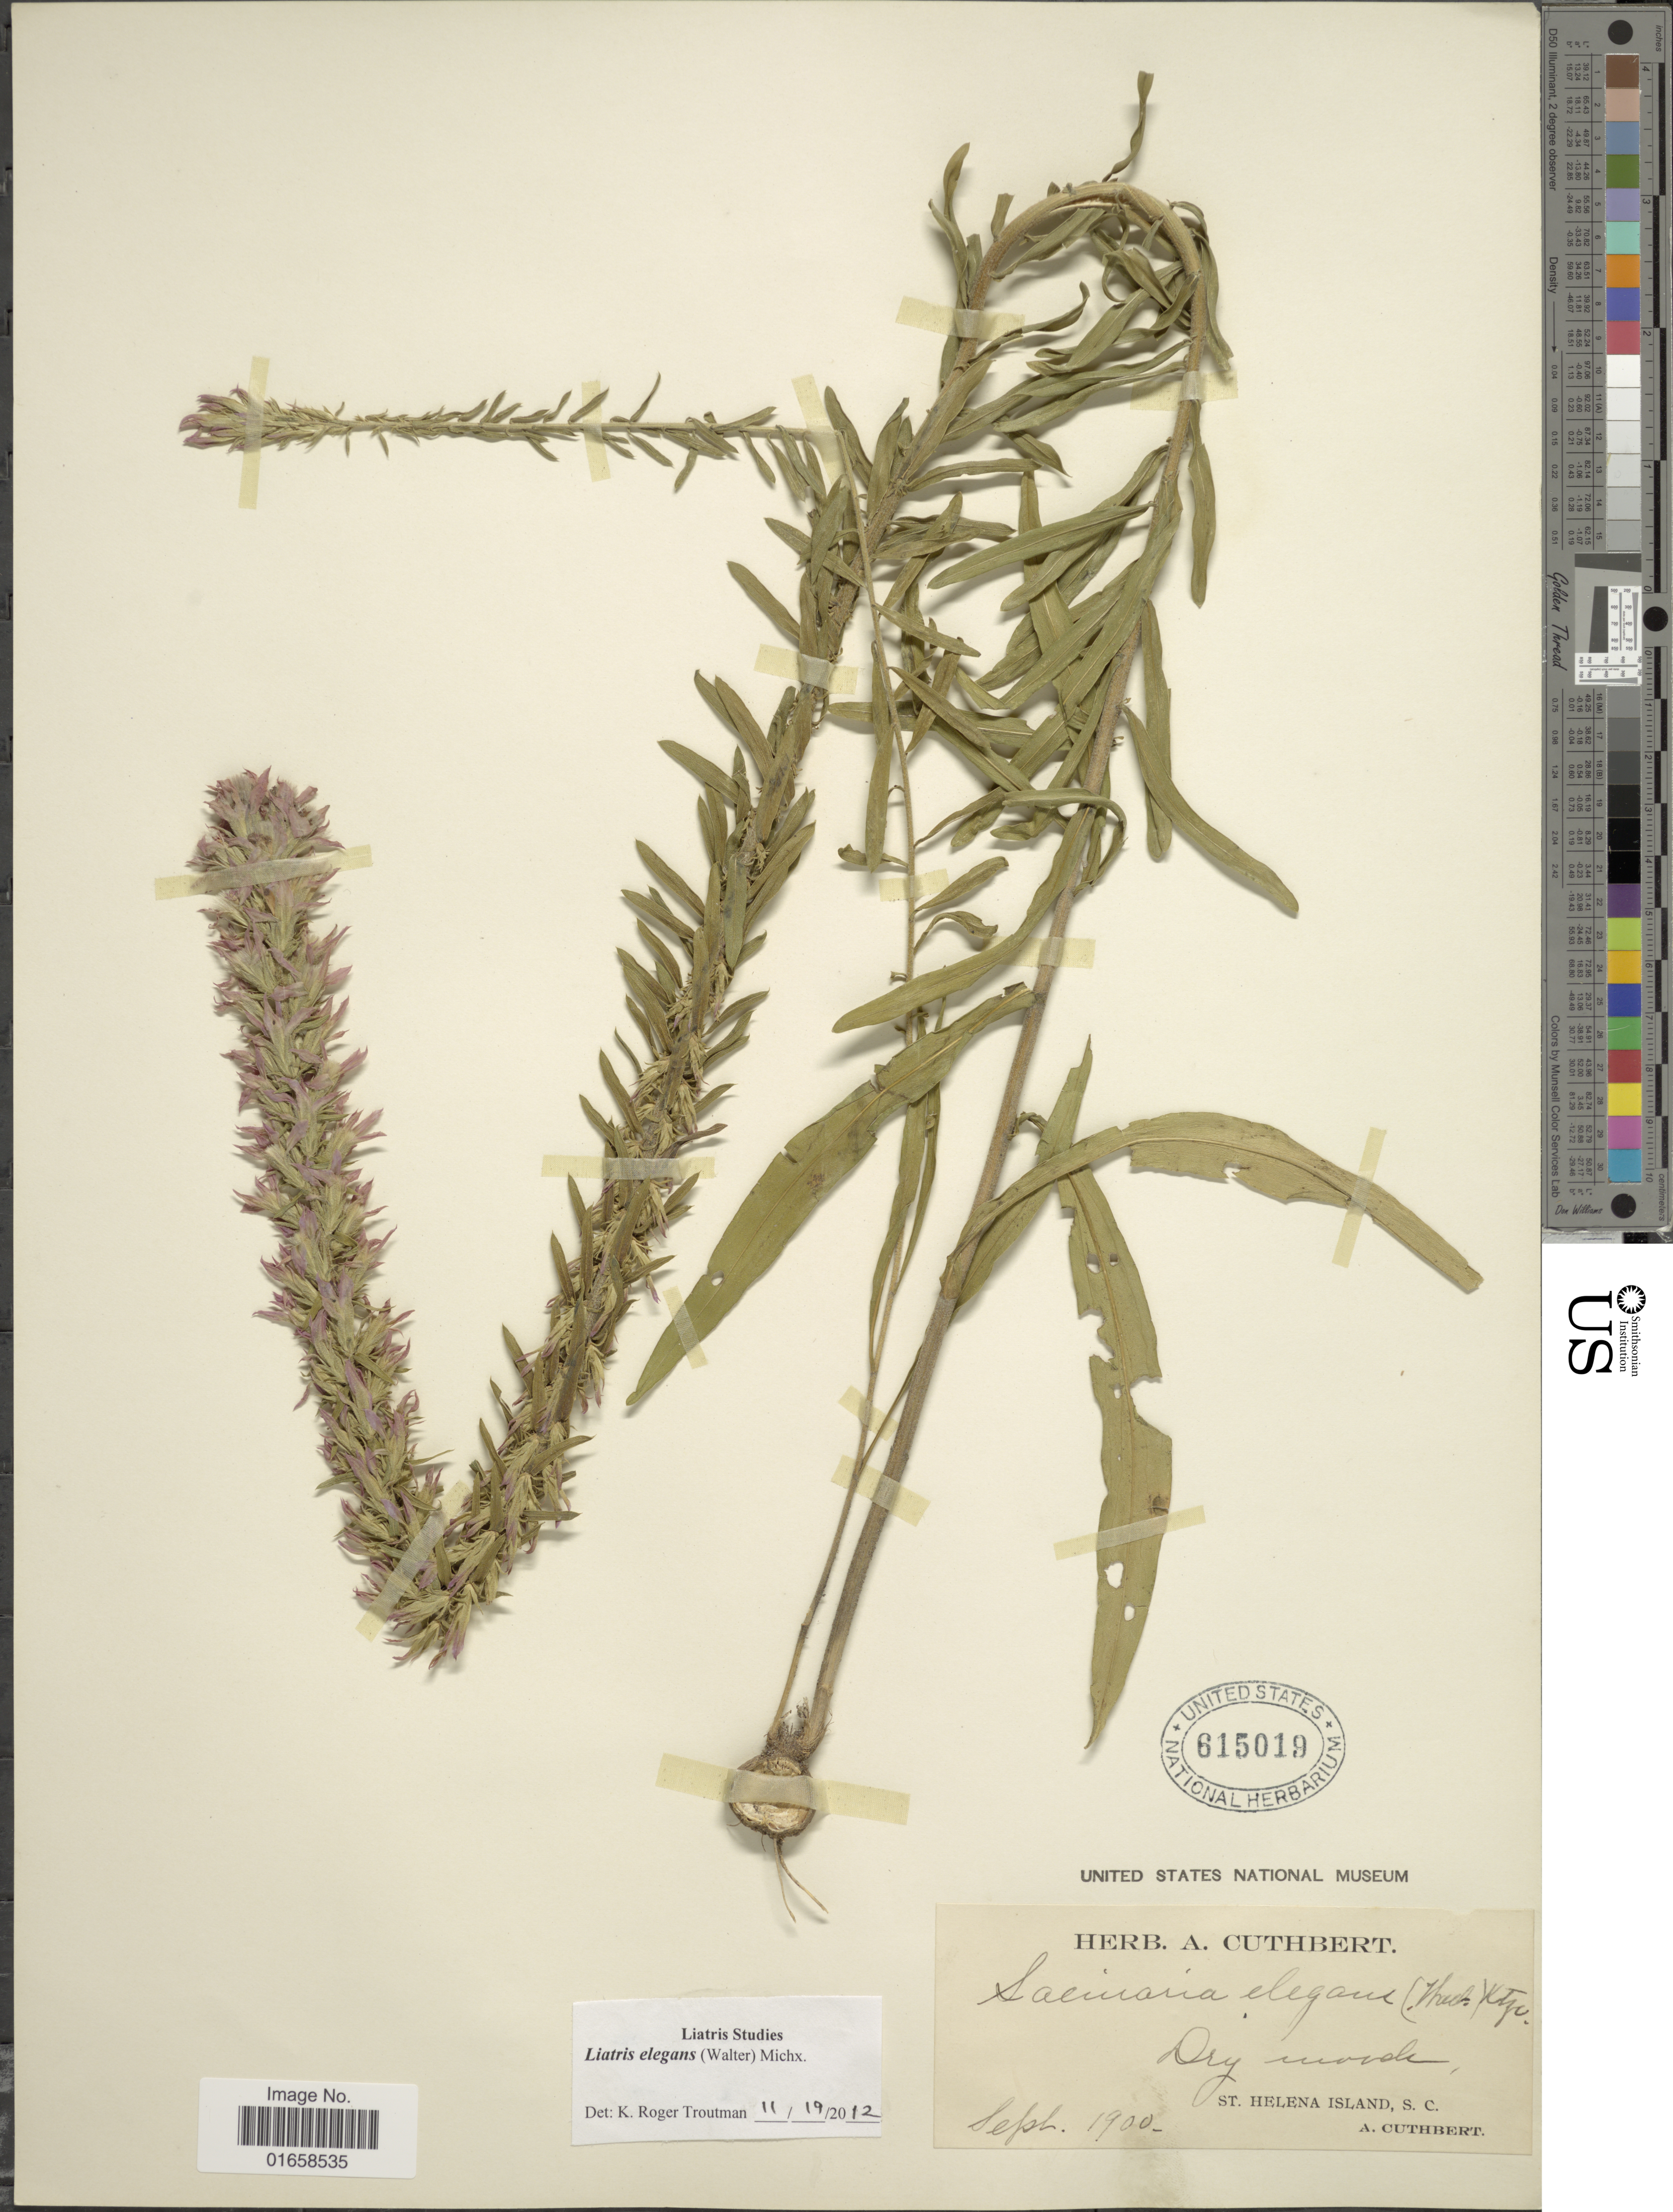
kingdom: Plantae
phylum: Tracheophyta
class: Magnoliopsida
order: Asterales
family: Asteraceae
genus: Liatris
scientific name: Liatris elegans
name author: (Walter) Michx.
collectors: A. Cuthbert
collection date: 1900-09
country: United States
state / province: South Carolina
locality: St. Helena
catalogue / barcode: US 615019